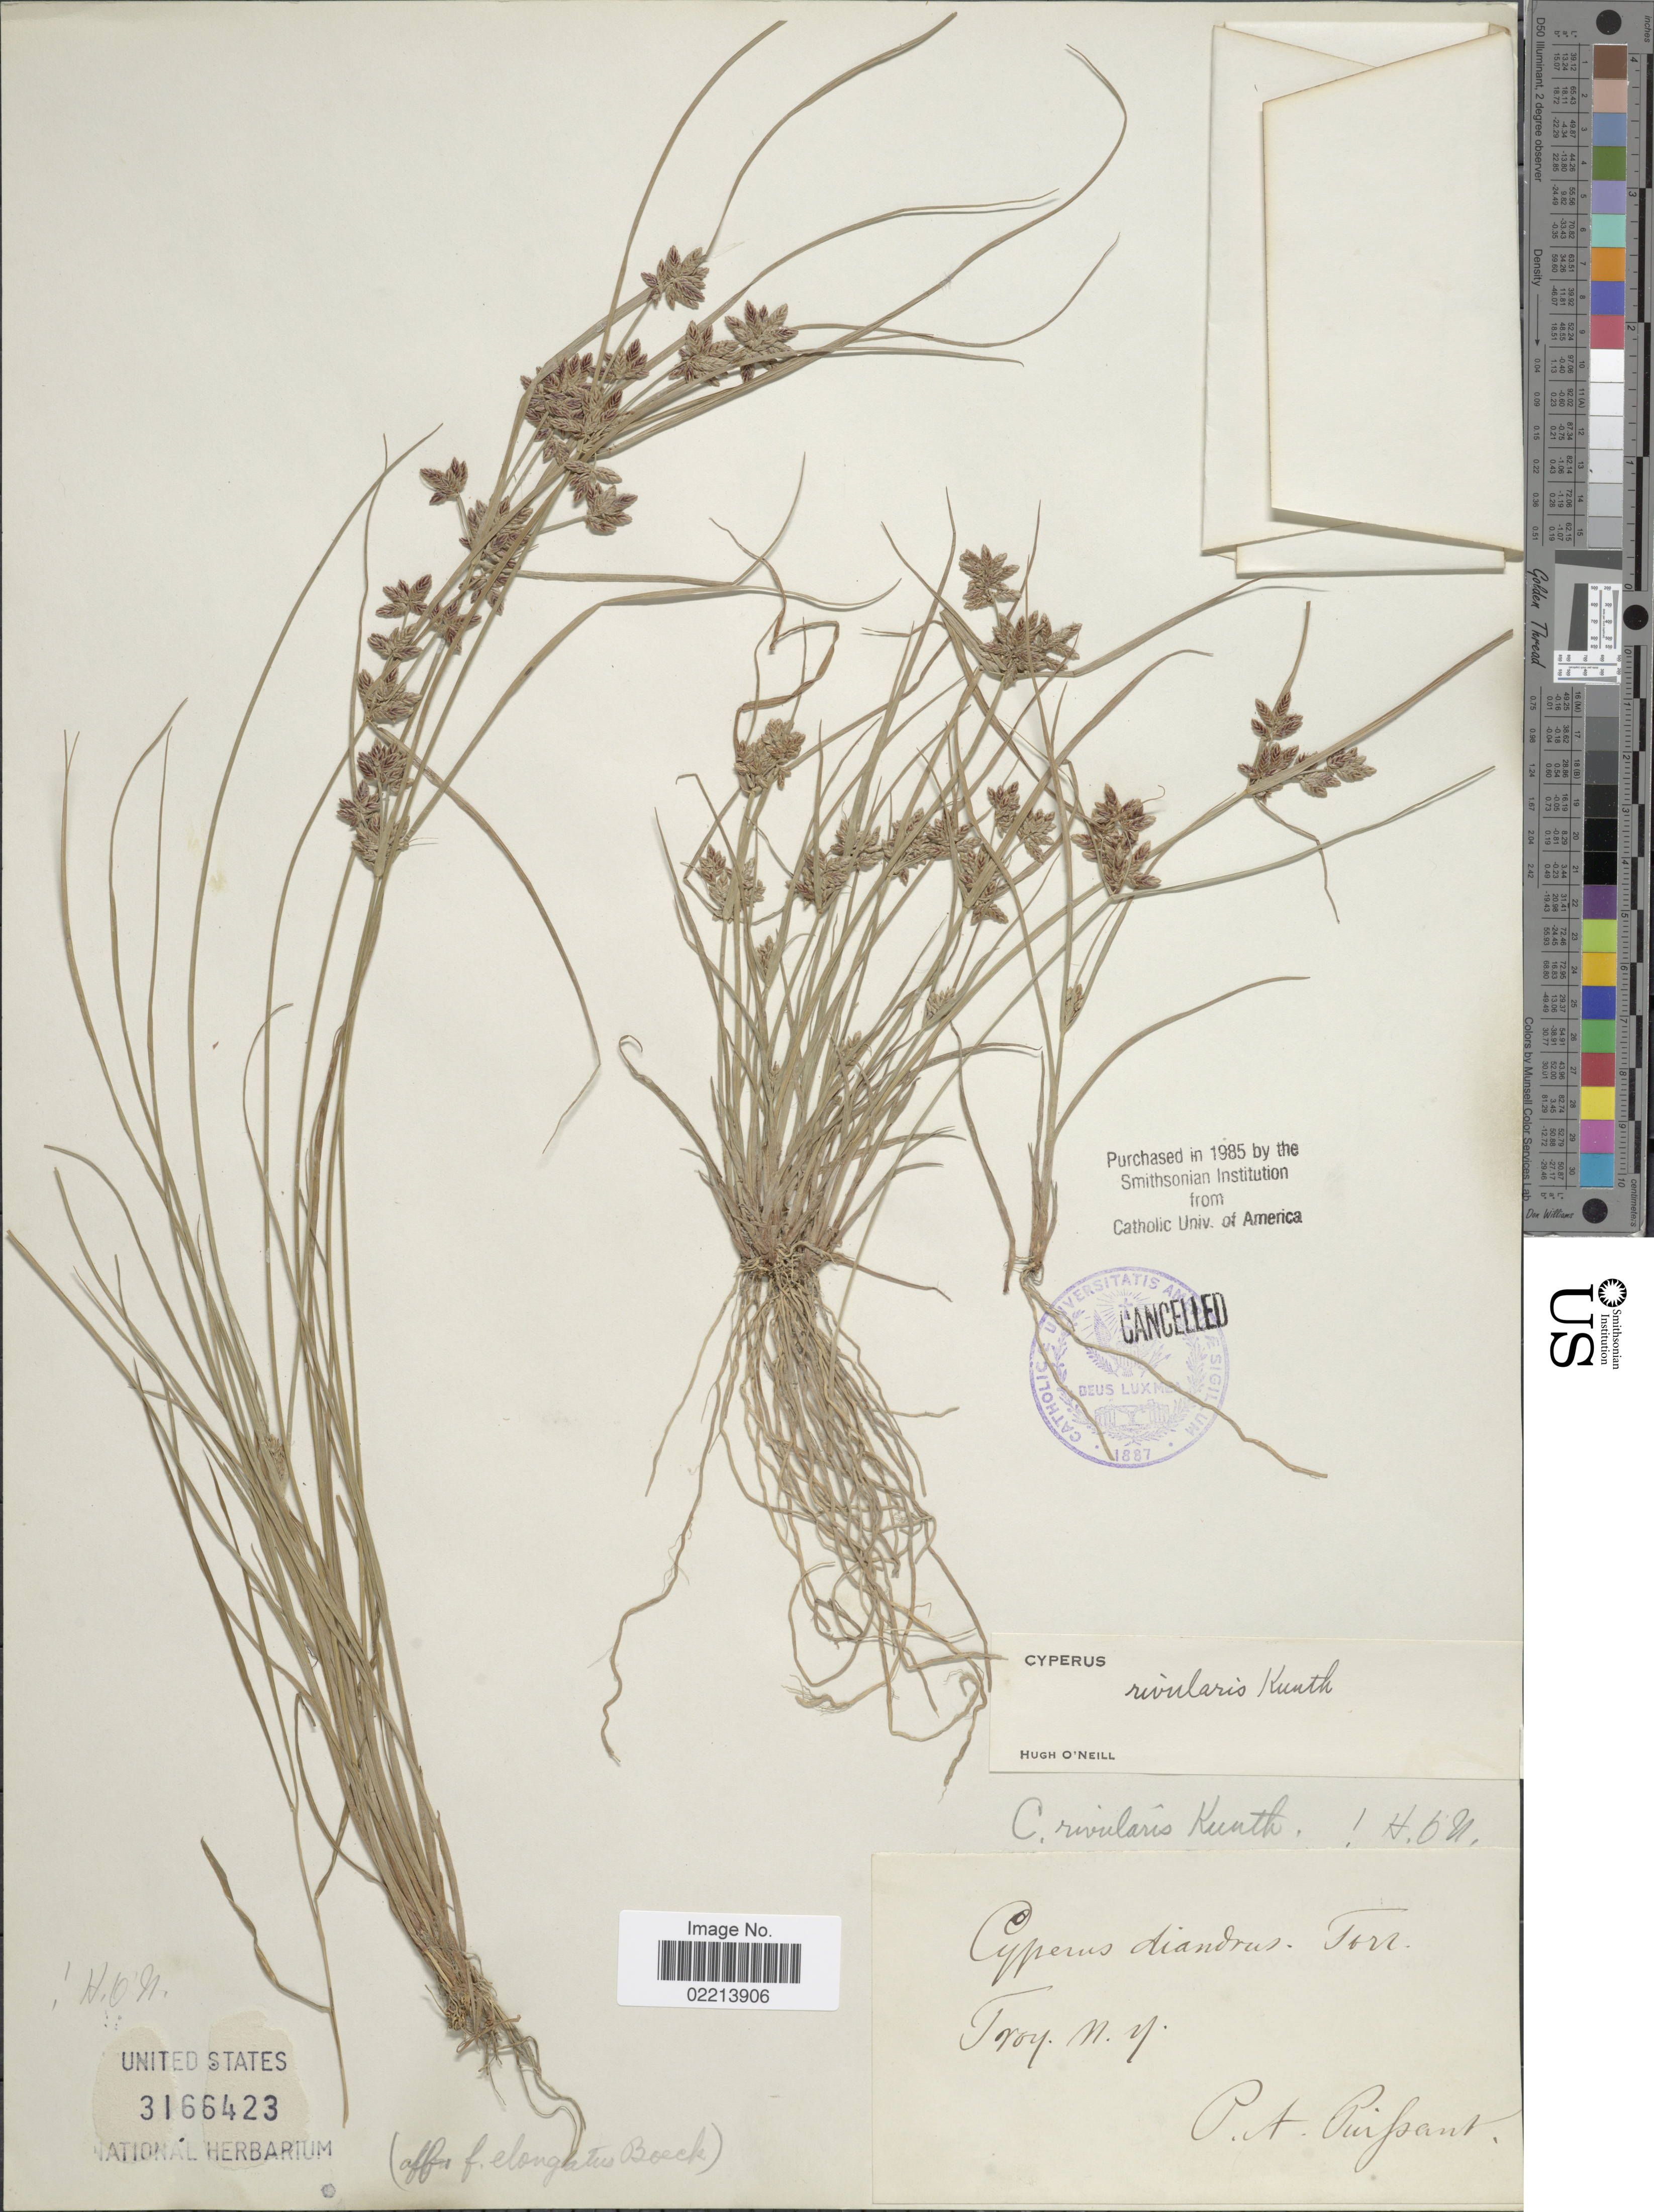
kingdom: Plantae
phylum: Tracheophyta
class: Liliopsida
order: Poales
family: Cyperaceae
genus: Cyperus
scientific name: Cyperus bipartitus Torr.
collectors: P. Puissant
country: United States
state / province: New York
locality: Troy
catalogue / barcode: US 3166423